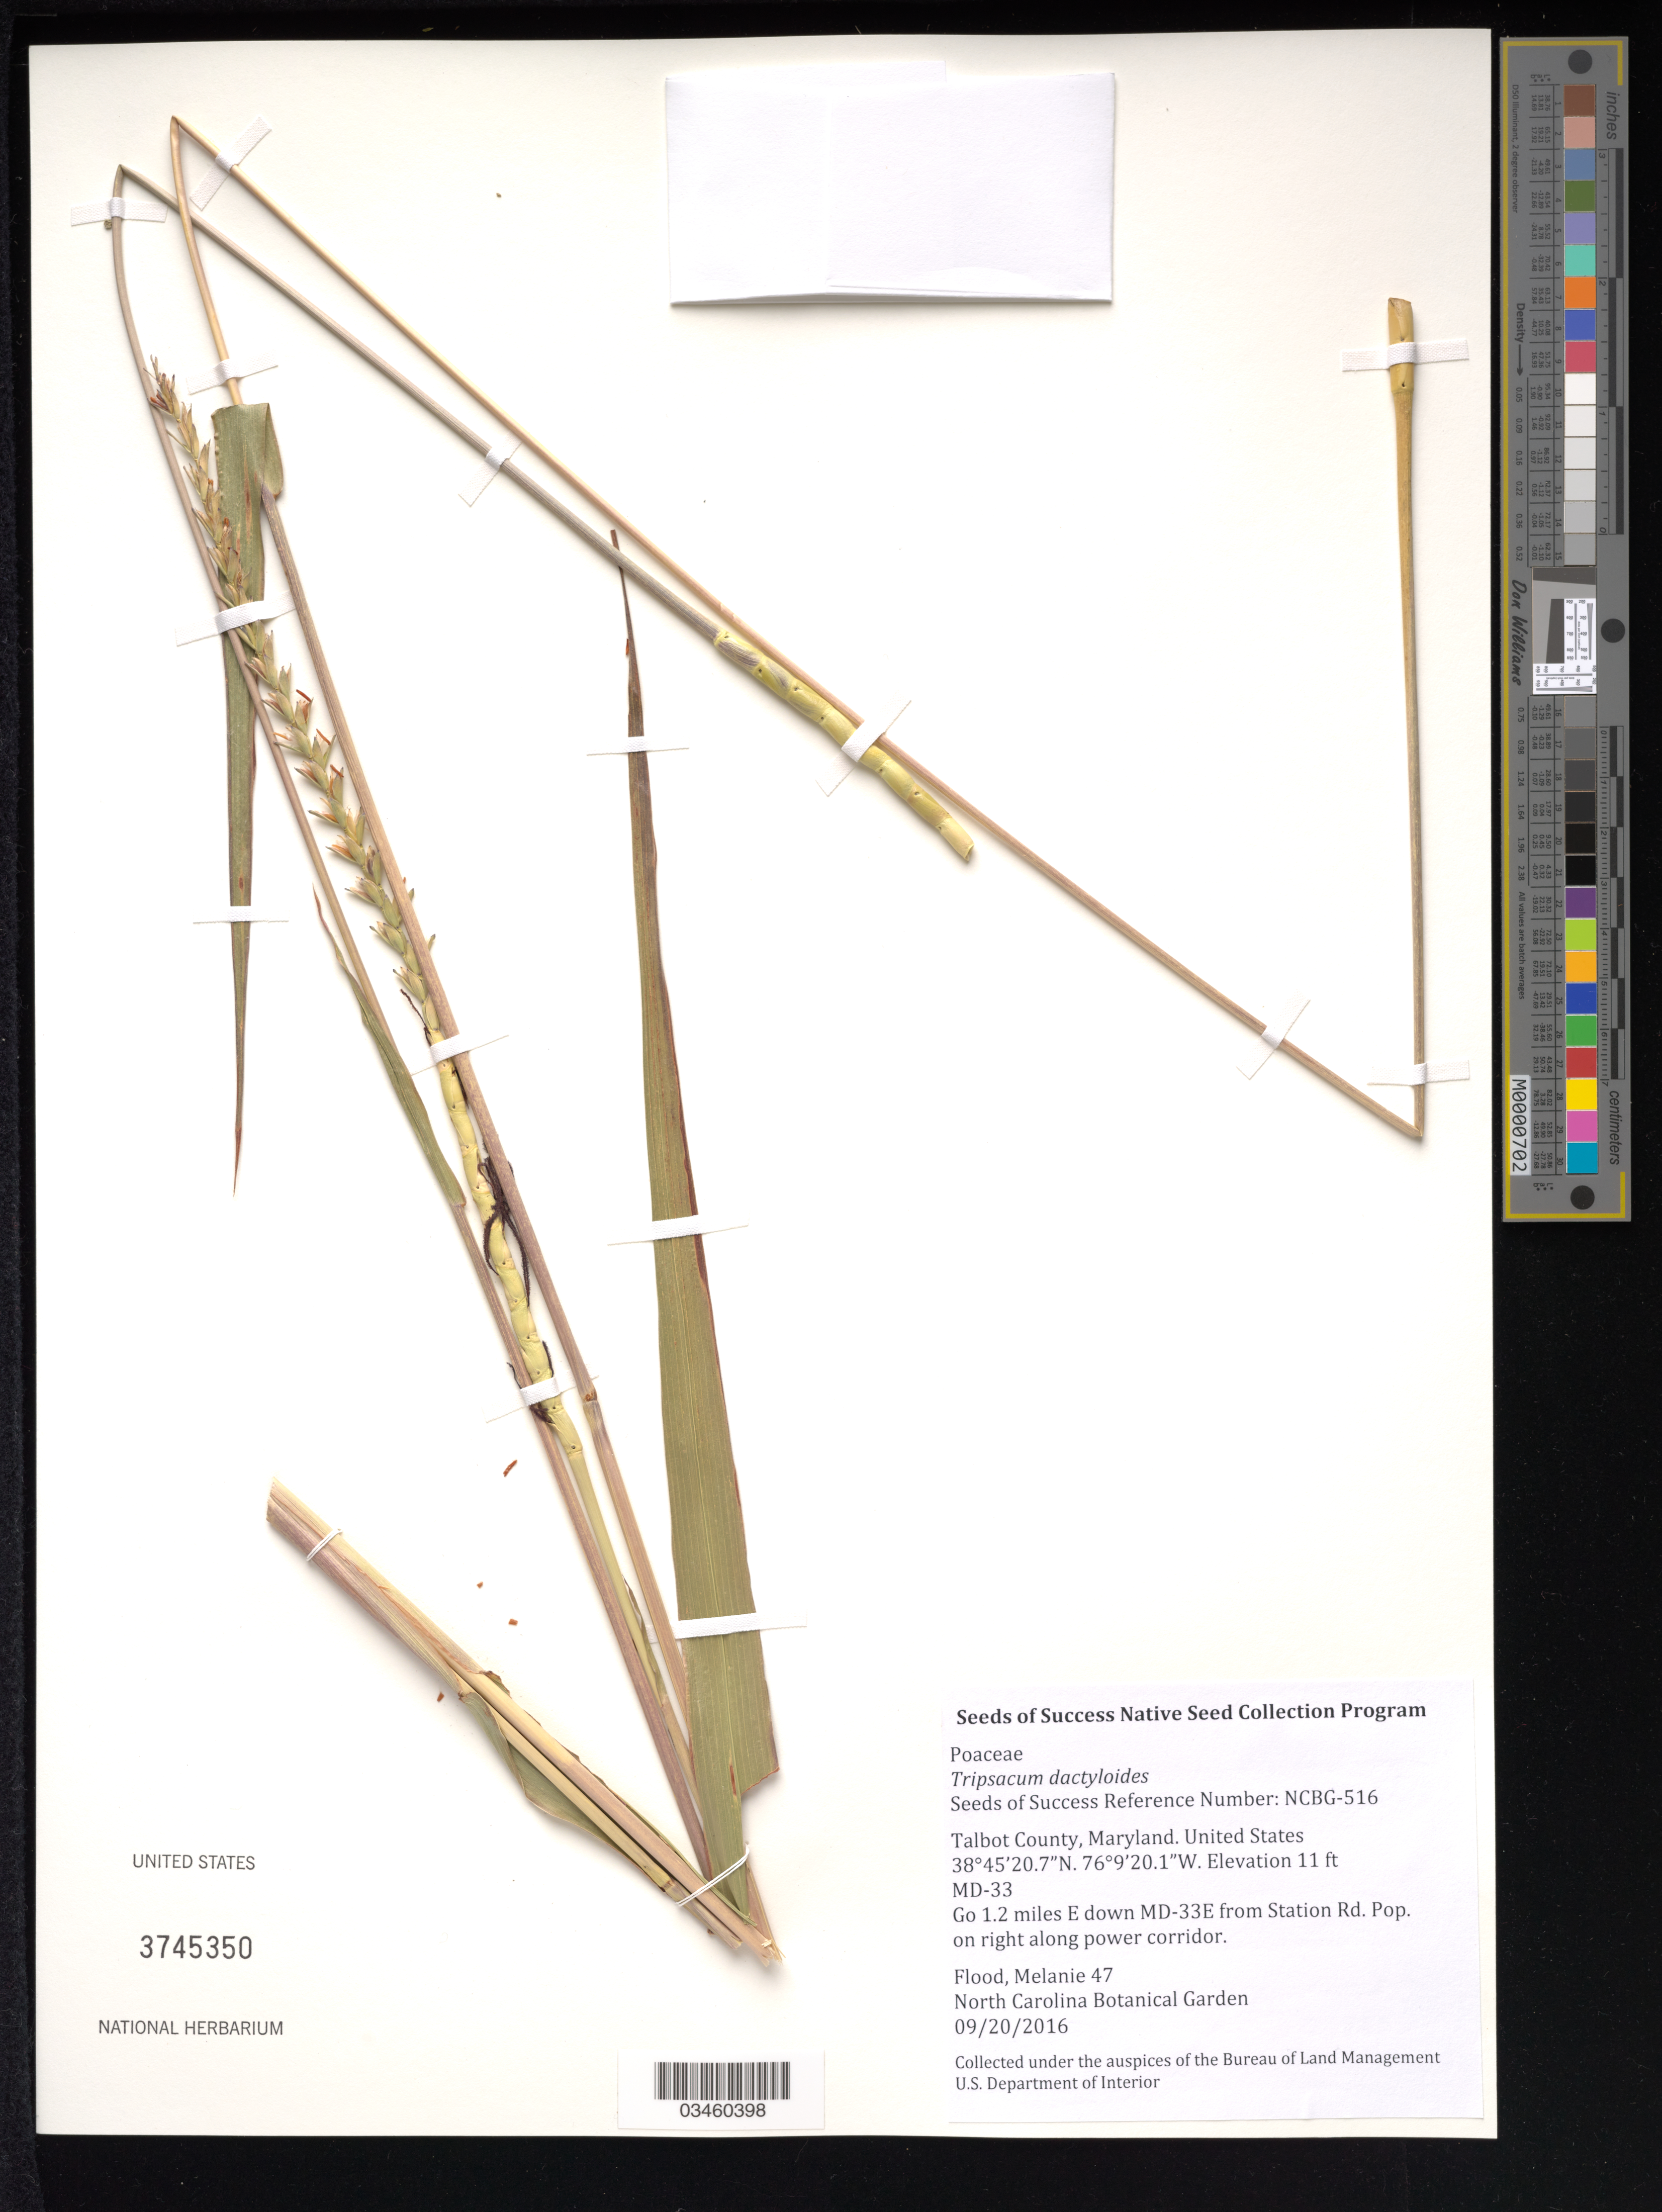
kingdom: Plantae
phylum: Tracheophyta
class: Liliopsida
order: Poales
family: Poaceae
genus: Tripsacum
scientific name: Tripsacum dactyloides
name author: (L.) L.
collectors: M. Flood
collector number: NCBG-516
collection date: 2016-09-20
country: United States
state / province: Maryland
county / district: Talbot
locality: MD-33, Powerline corridor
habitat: Roadside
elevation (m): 3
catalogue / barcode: US 3745350